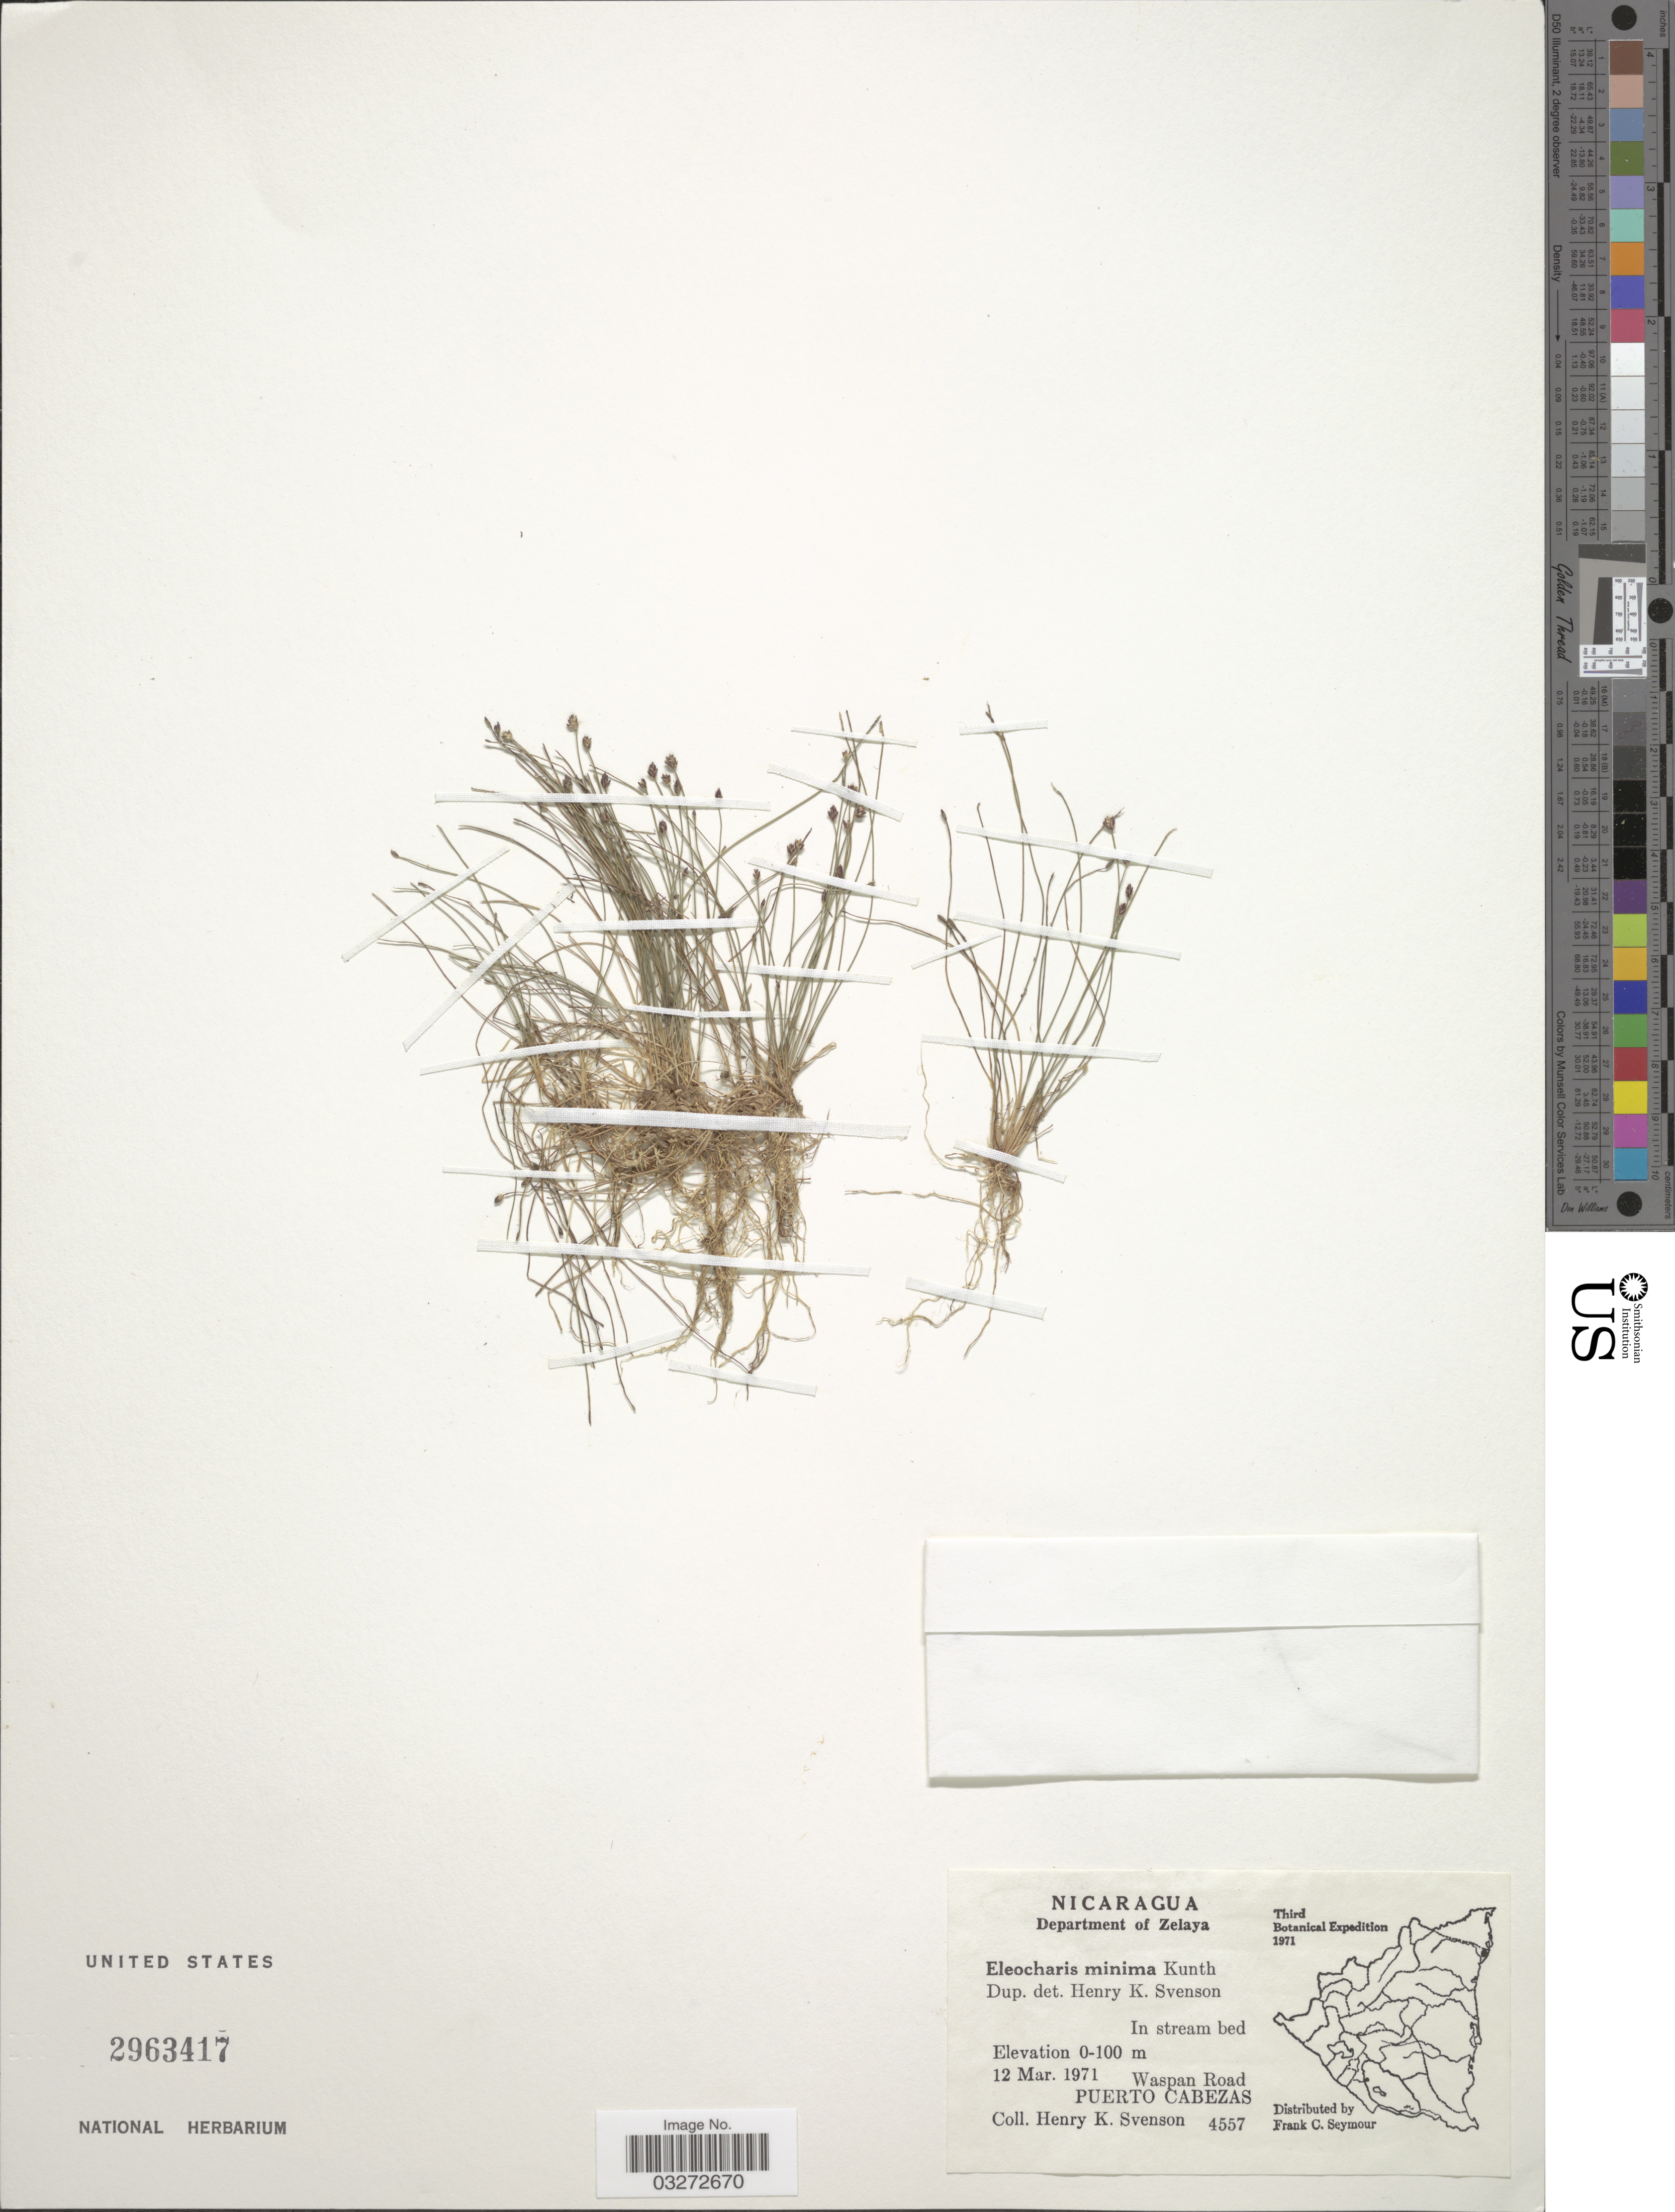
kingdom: Plantae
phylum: Tracheophyta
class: Liliopsida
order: Poales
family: Cyperaceae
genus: Eleocharis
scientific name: Eleocharis minima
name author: Kunth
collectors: H. Svenson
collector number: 4557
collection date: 1971-03-12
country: Nicaragua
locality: Department of Zelaya. Waspan Road. Puerto Cabezas.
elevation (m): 0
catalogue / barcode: US 2963417